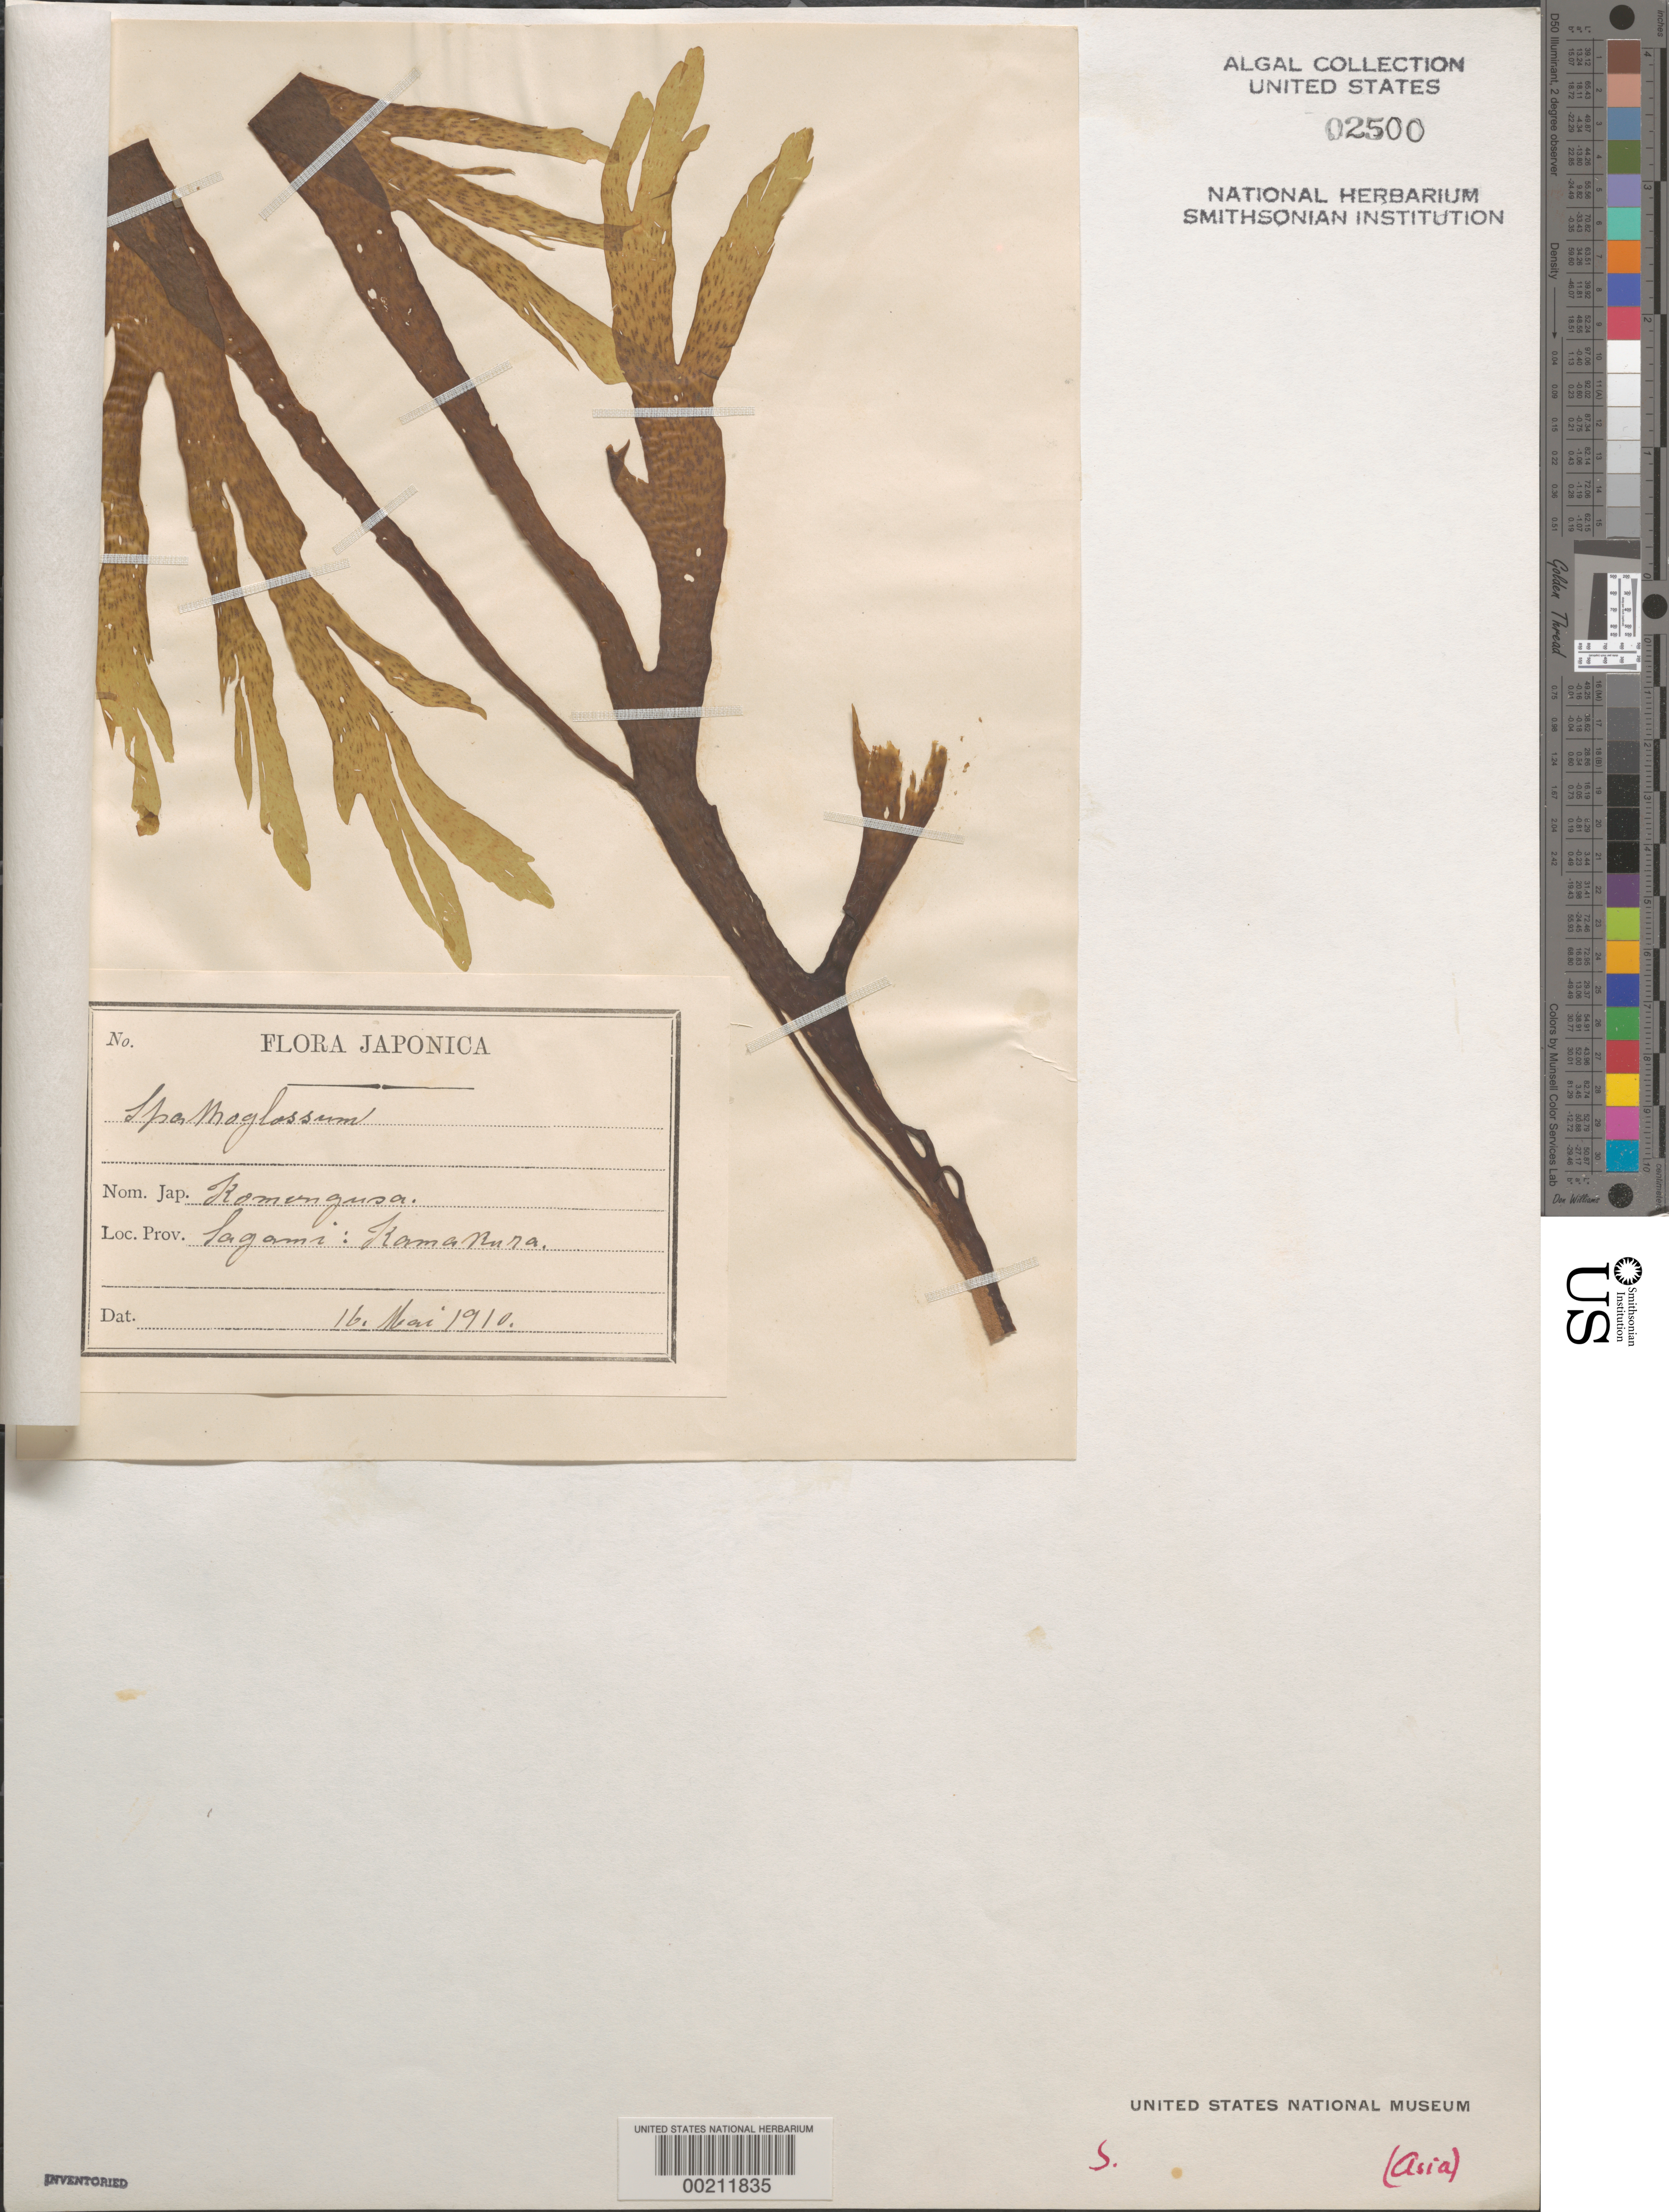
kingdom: Chromista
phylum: Ochrophyta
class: Phaeophyceae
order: Dictyotales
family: Dictyotaceae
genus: Spatoglossum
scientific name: Spatoglossum sp.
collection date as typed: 16 May 1910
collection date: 1910-05-16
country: Japan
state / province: Kanagawa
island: Honshu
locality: Kamakura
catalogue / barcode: US 2500